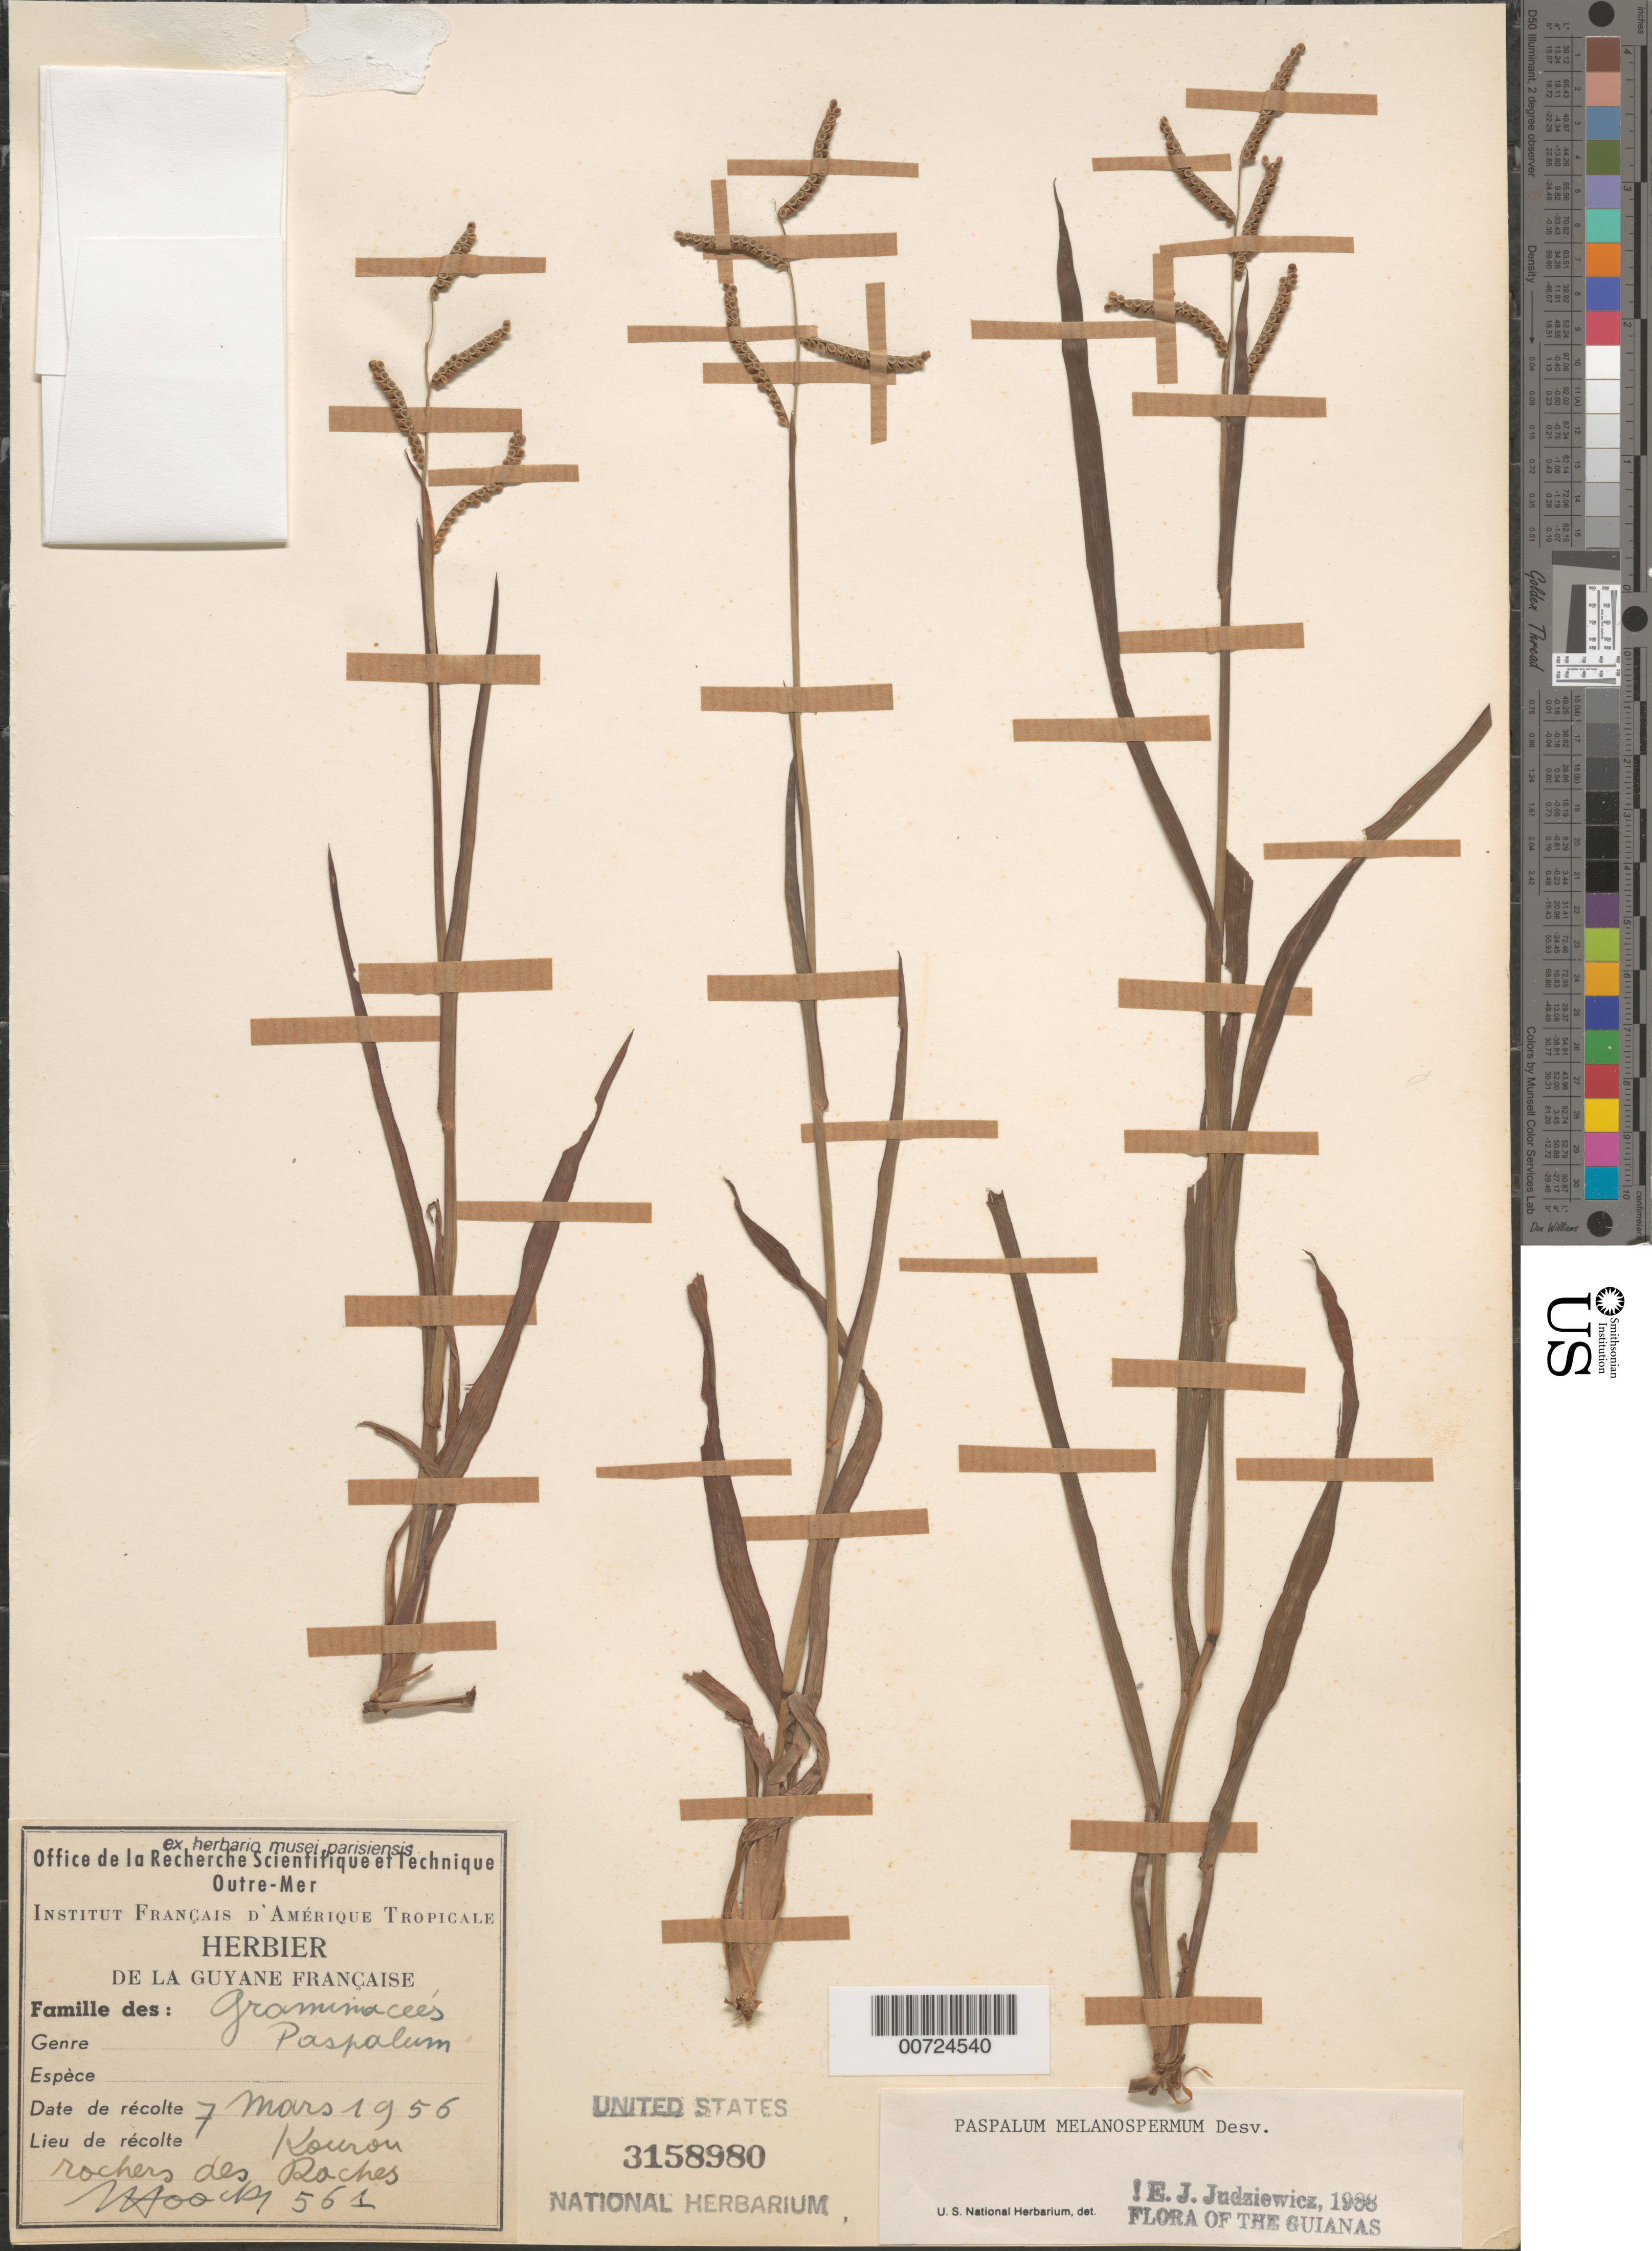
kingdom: Plantae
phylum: Tracheophyta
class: Liliopsida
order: Poales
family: Poaceae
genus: Paspalum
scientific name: Paspalum melanospermum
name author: Desv. ex Poir.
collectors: J. Hoock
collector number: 561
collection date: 1956-03-07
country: French Guiana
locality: Kouron rochers des Rochers.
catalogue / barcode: US 3158980